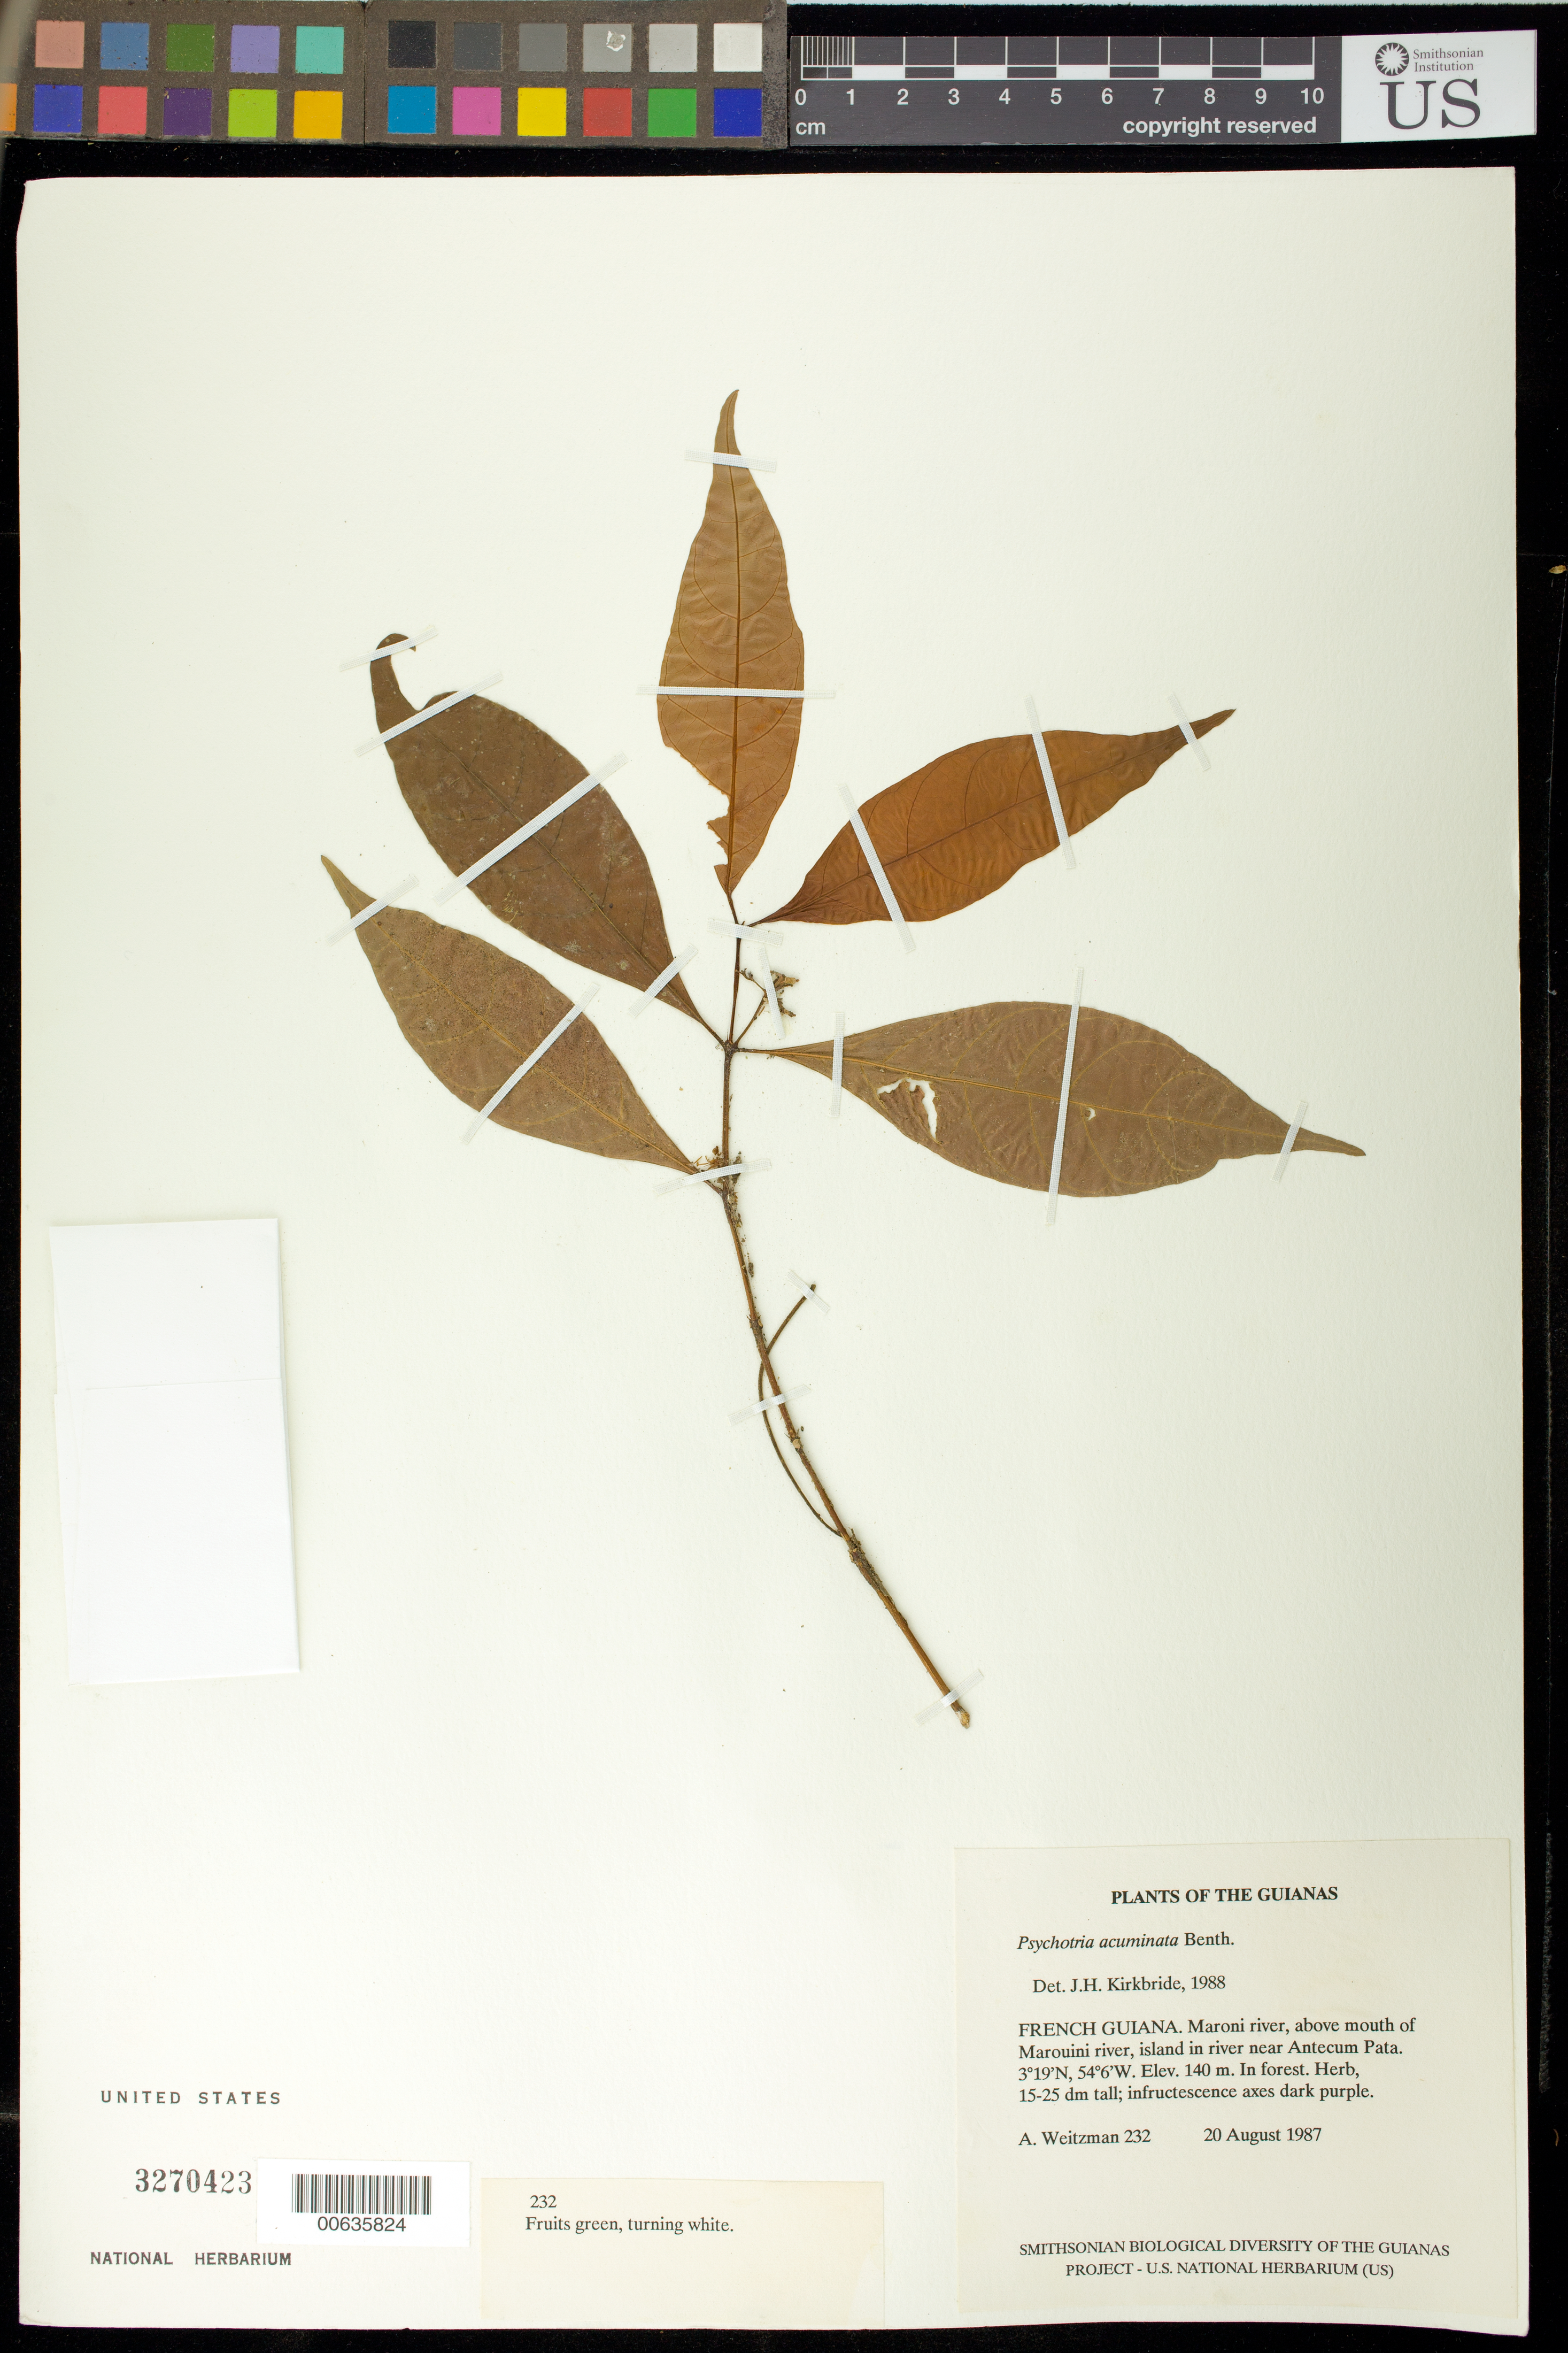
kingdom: Plantae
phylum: Tracheophyta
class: Magnoliopsida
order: Gentianales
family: Rubiaceae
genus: Palicourea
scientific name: Palicourea acuminata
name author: (Benth.) Borhidi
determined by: Kirkbride, J. H., Jr.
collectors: A. L. Weitzman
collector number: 232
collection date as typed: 20 August 1987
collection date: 1987-08-20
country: French Guiana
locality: Maroni river, above mouth of Marouini river, island in river near Antecum Pata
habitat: In forest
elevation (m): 140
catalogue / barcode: US 3270423